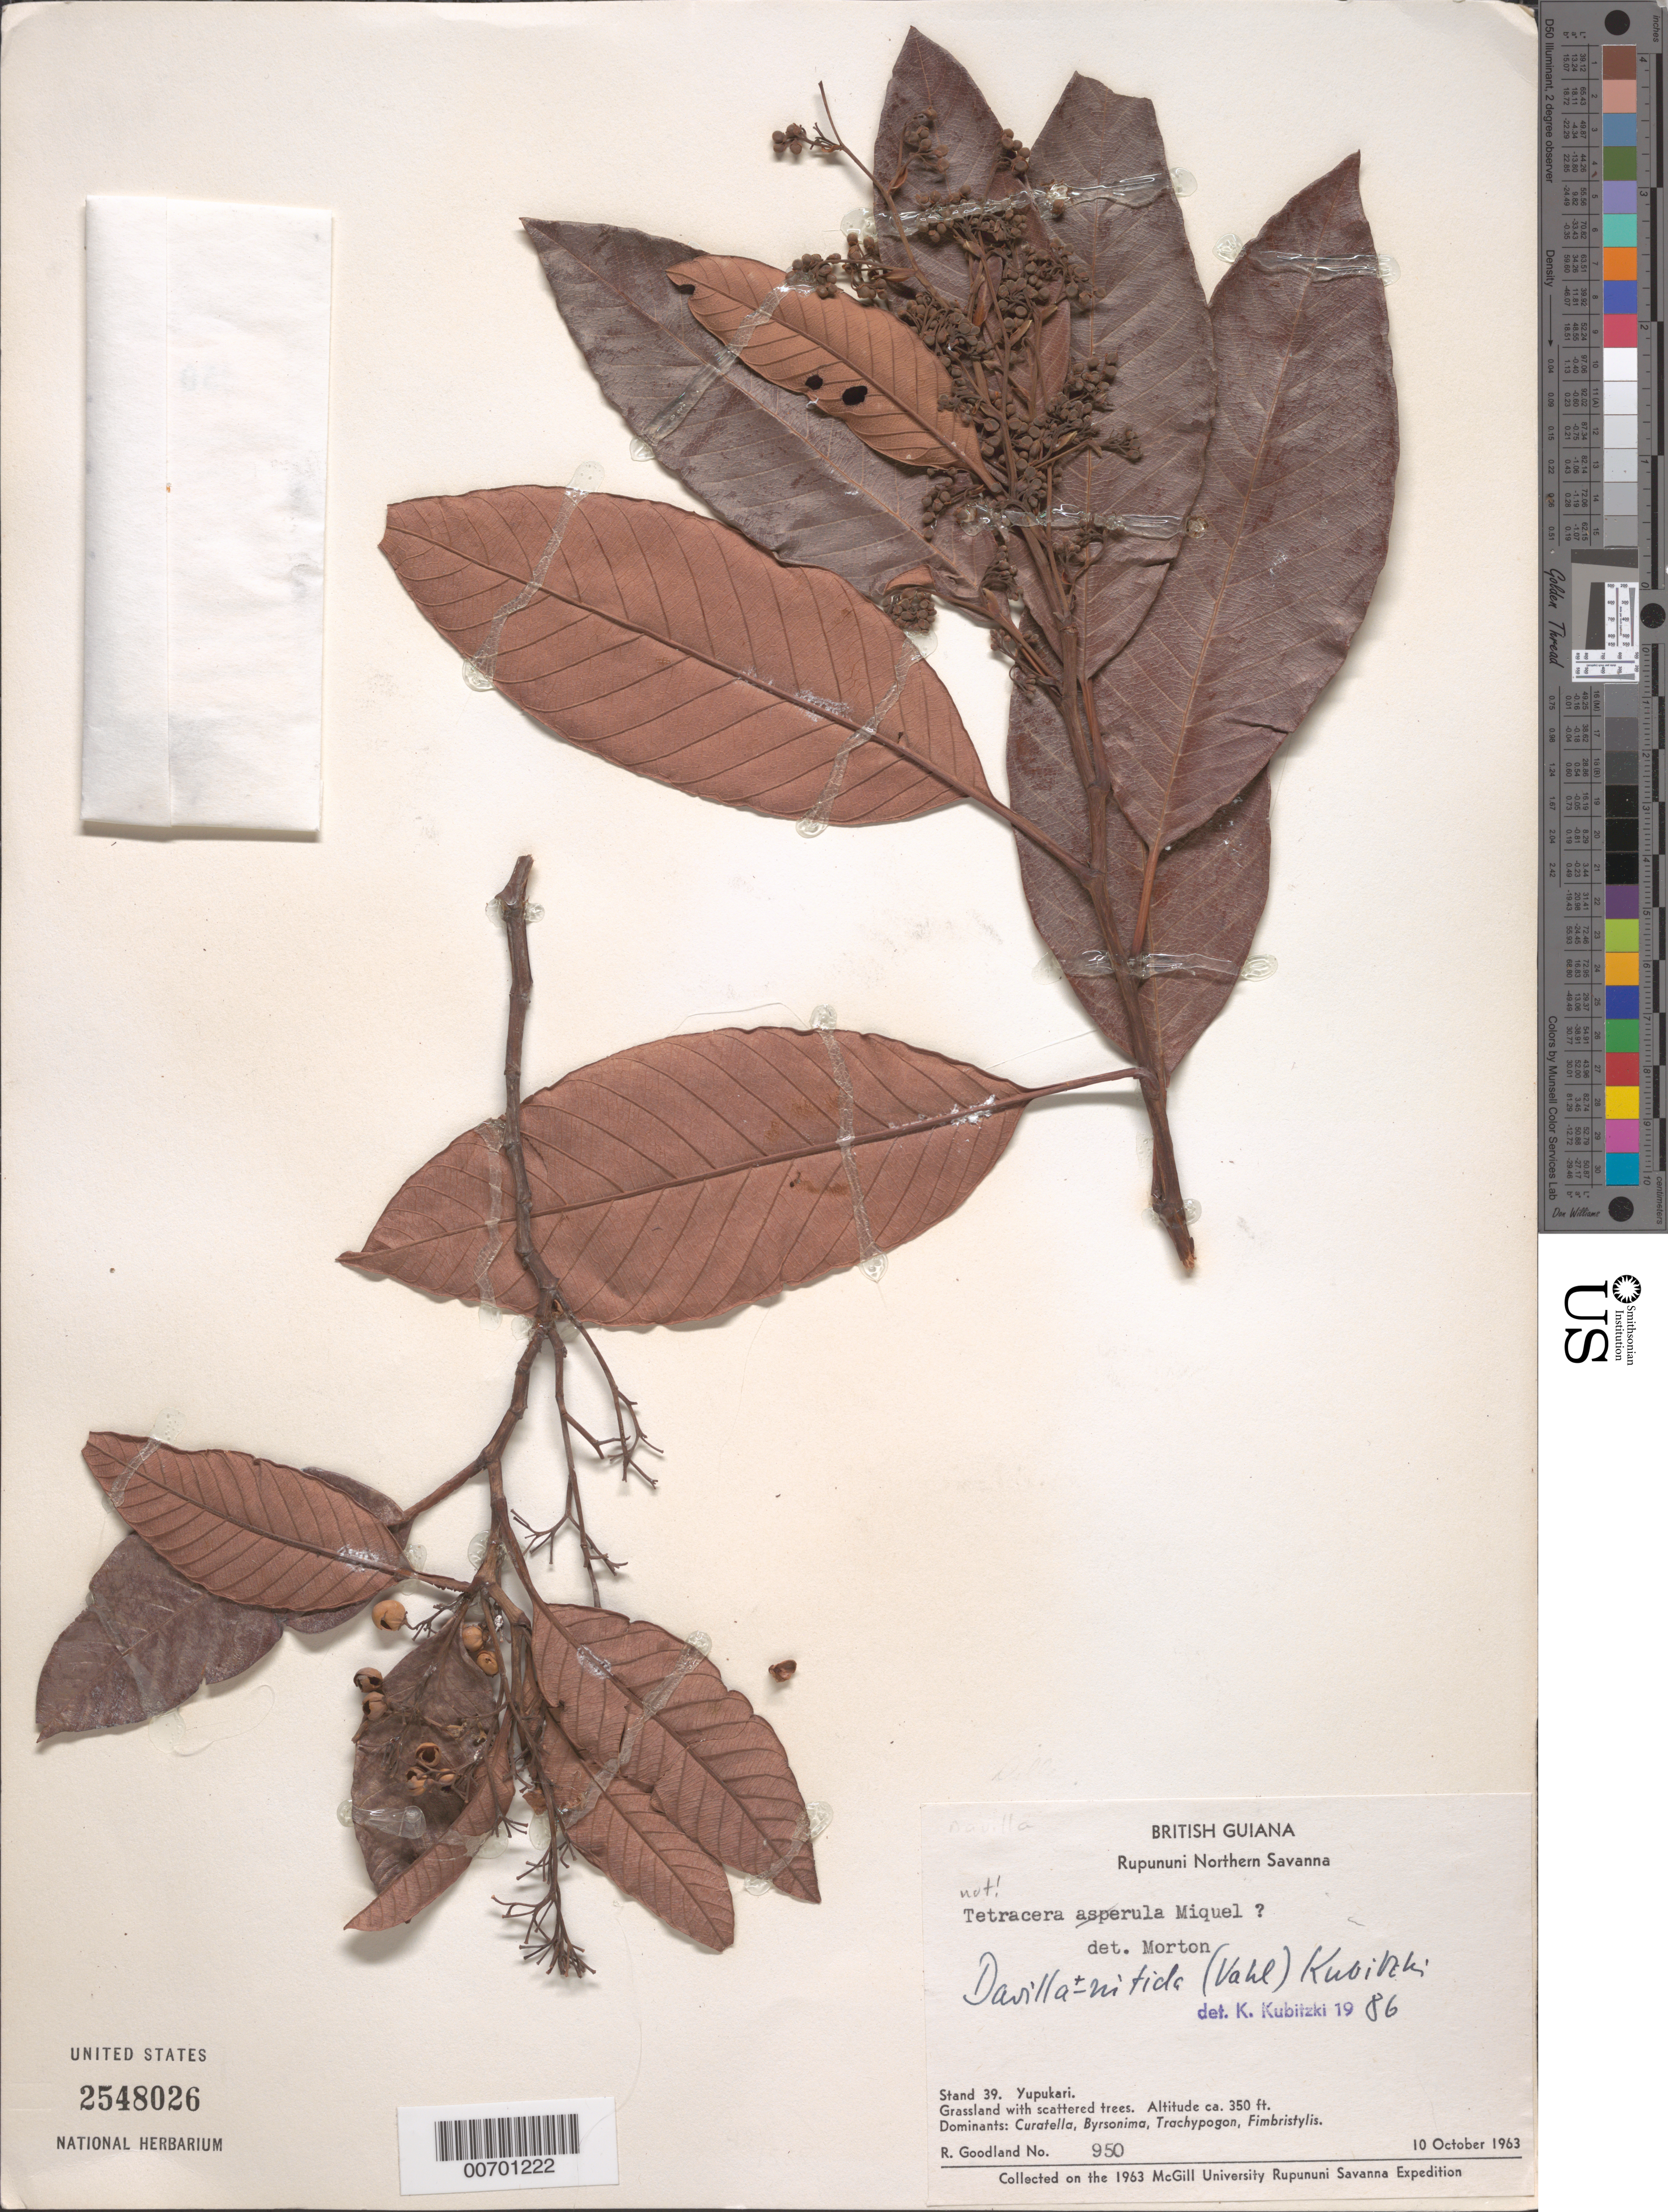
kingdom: Plantae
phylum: Tracheophyta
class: Magnoliopsida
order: Dilleniales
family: Dilleniaceae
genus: Davilla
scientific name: Davilla nitida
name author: (Vahl) Kubitzki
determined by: Kubitzki, Klaus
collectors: R. Goodland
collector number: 950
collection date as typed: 10-Oct-63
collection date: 1963-10-10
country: Guyana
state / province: U. Takutu-U. Essequibo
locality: Rupununi Northern Savanna, Yupukari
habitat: Grassland with scattered trees. Dominants: Curatella, Byrsonima, Trachypogon, Fimbristylis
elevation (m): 107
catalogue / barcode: US 2548026